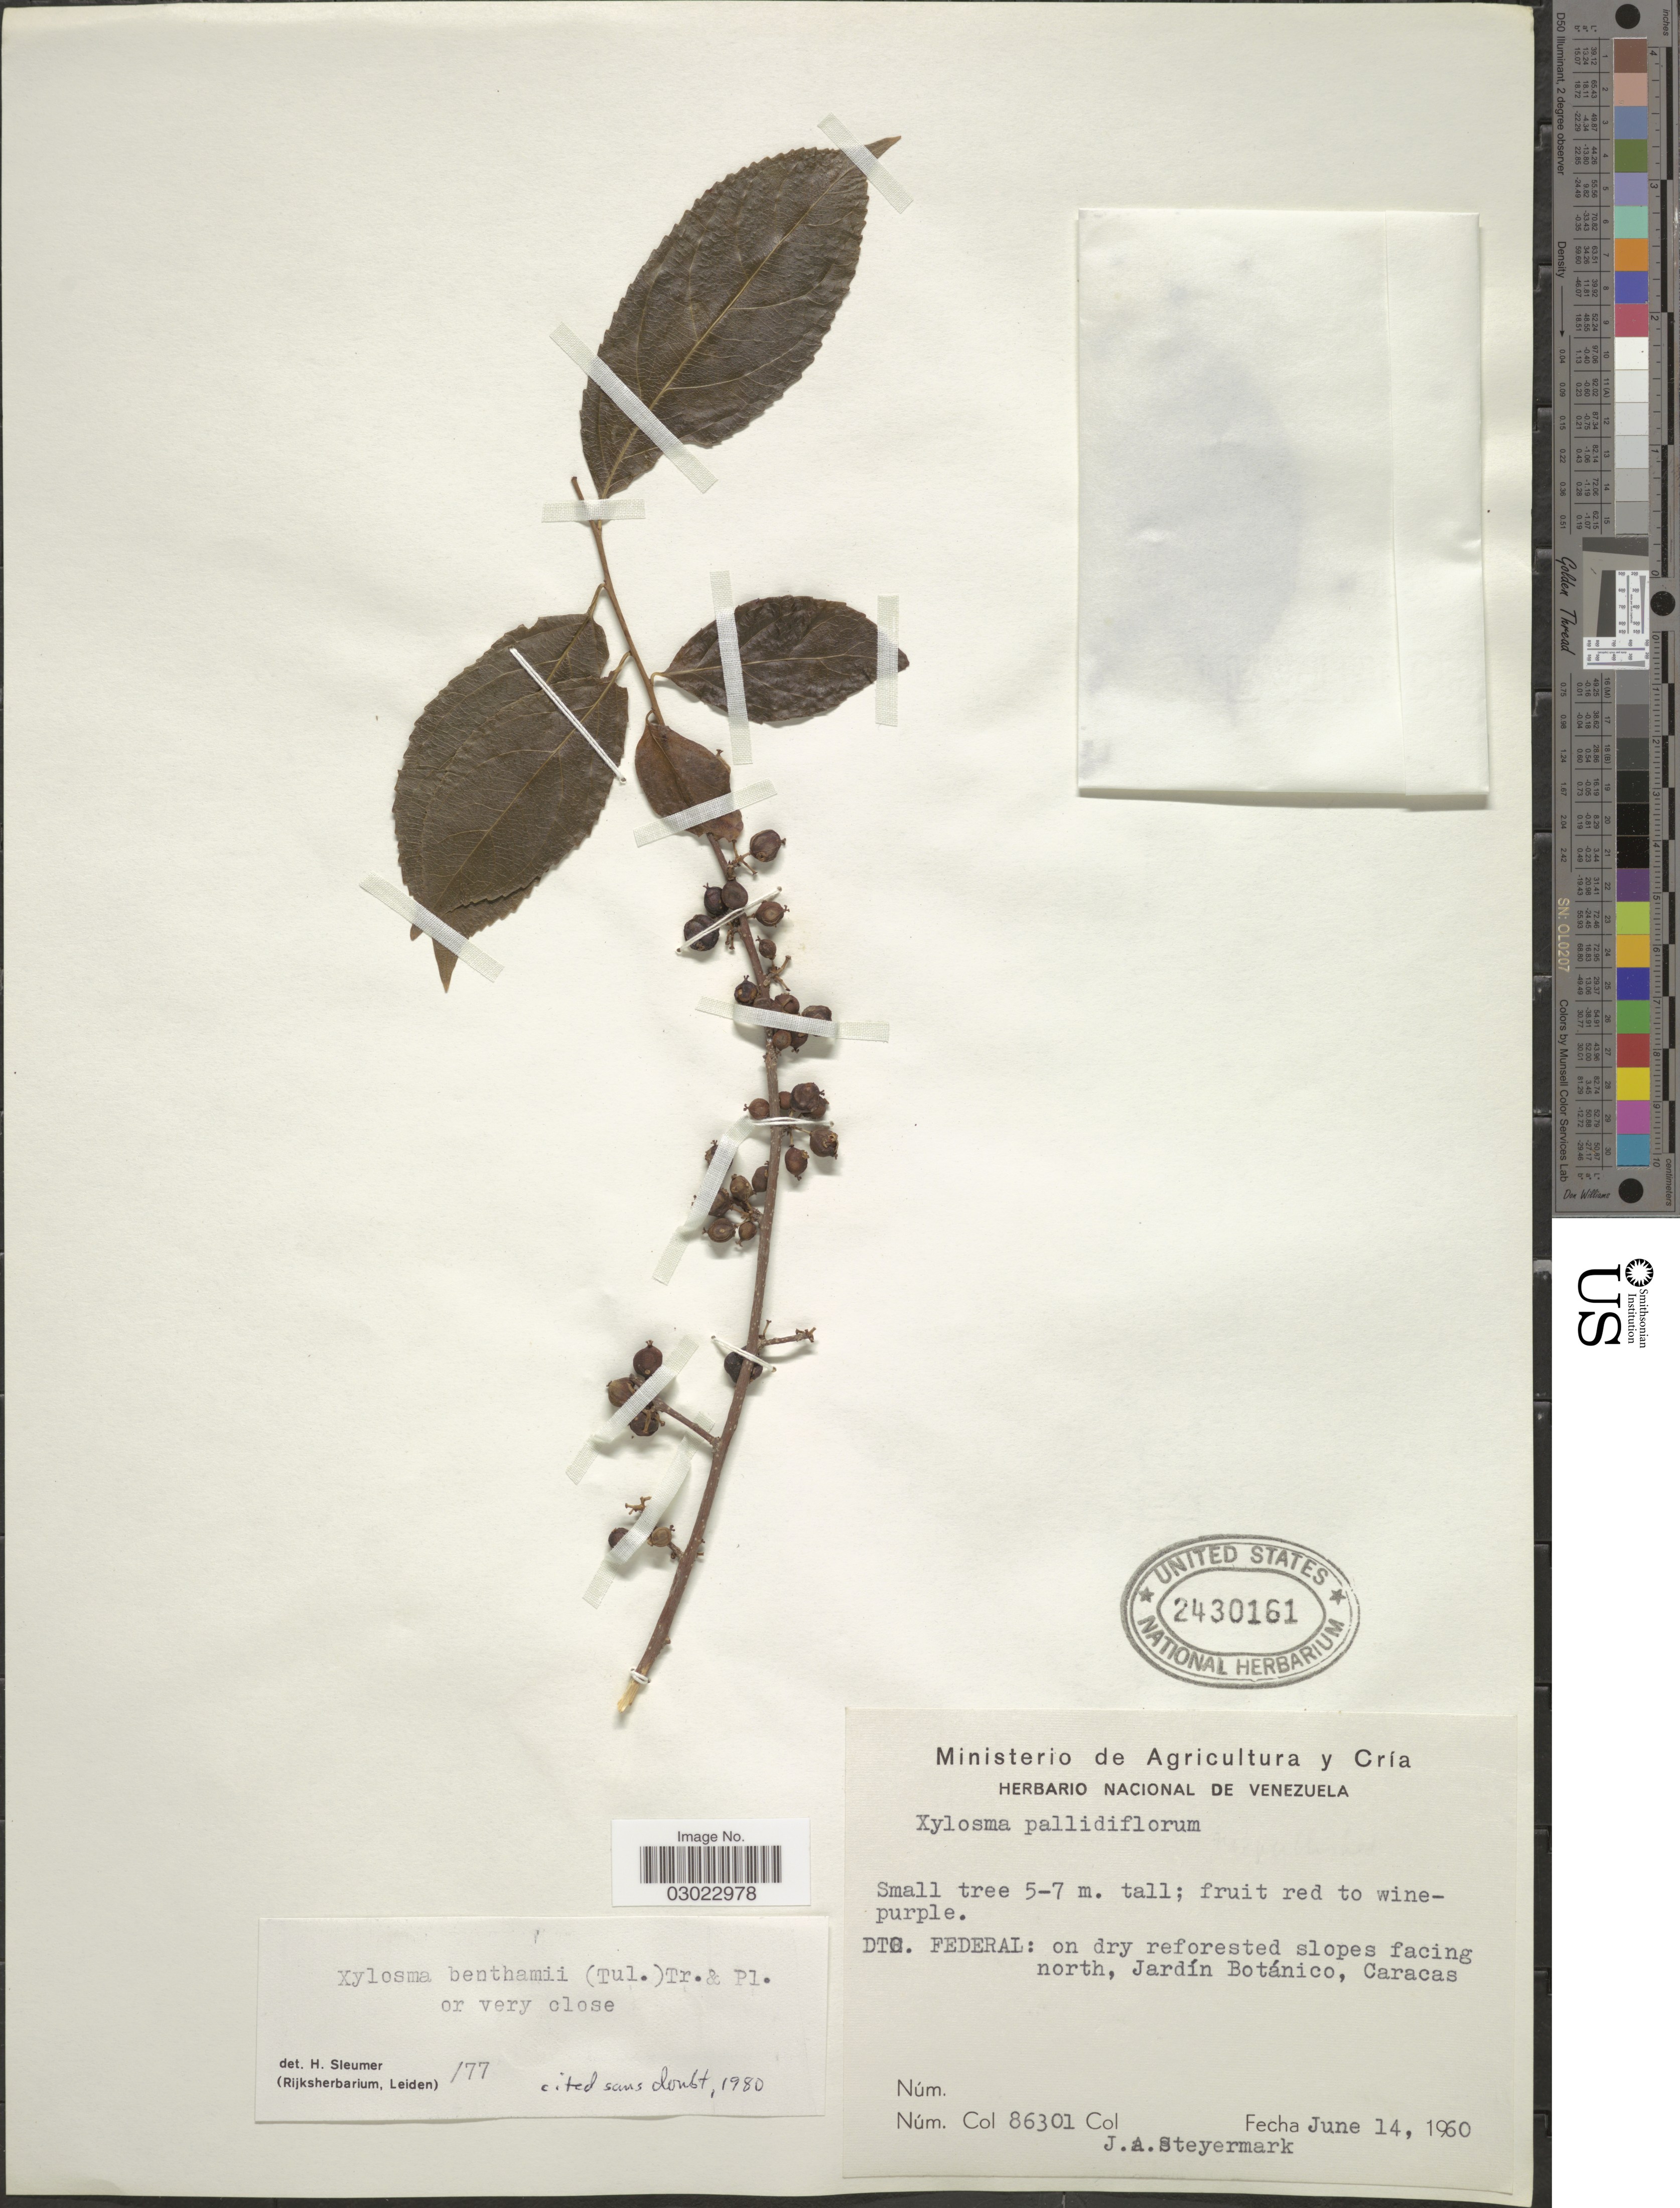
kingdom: Plantae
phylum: Tracheophyta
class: Magnoliopsida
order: Malpighiales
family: Salicaceae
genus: Xylosma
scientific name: Xylosma benthamii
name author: (Tul.) Triana & Planch.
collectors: J. Steyermark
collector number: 86301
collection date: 1960-06-14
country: Venezuela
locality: Dto. Federal: on dry reforested slopes facing north, Jardín Botánico, Caracas.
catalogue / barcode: US 2430161